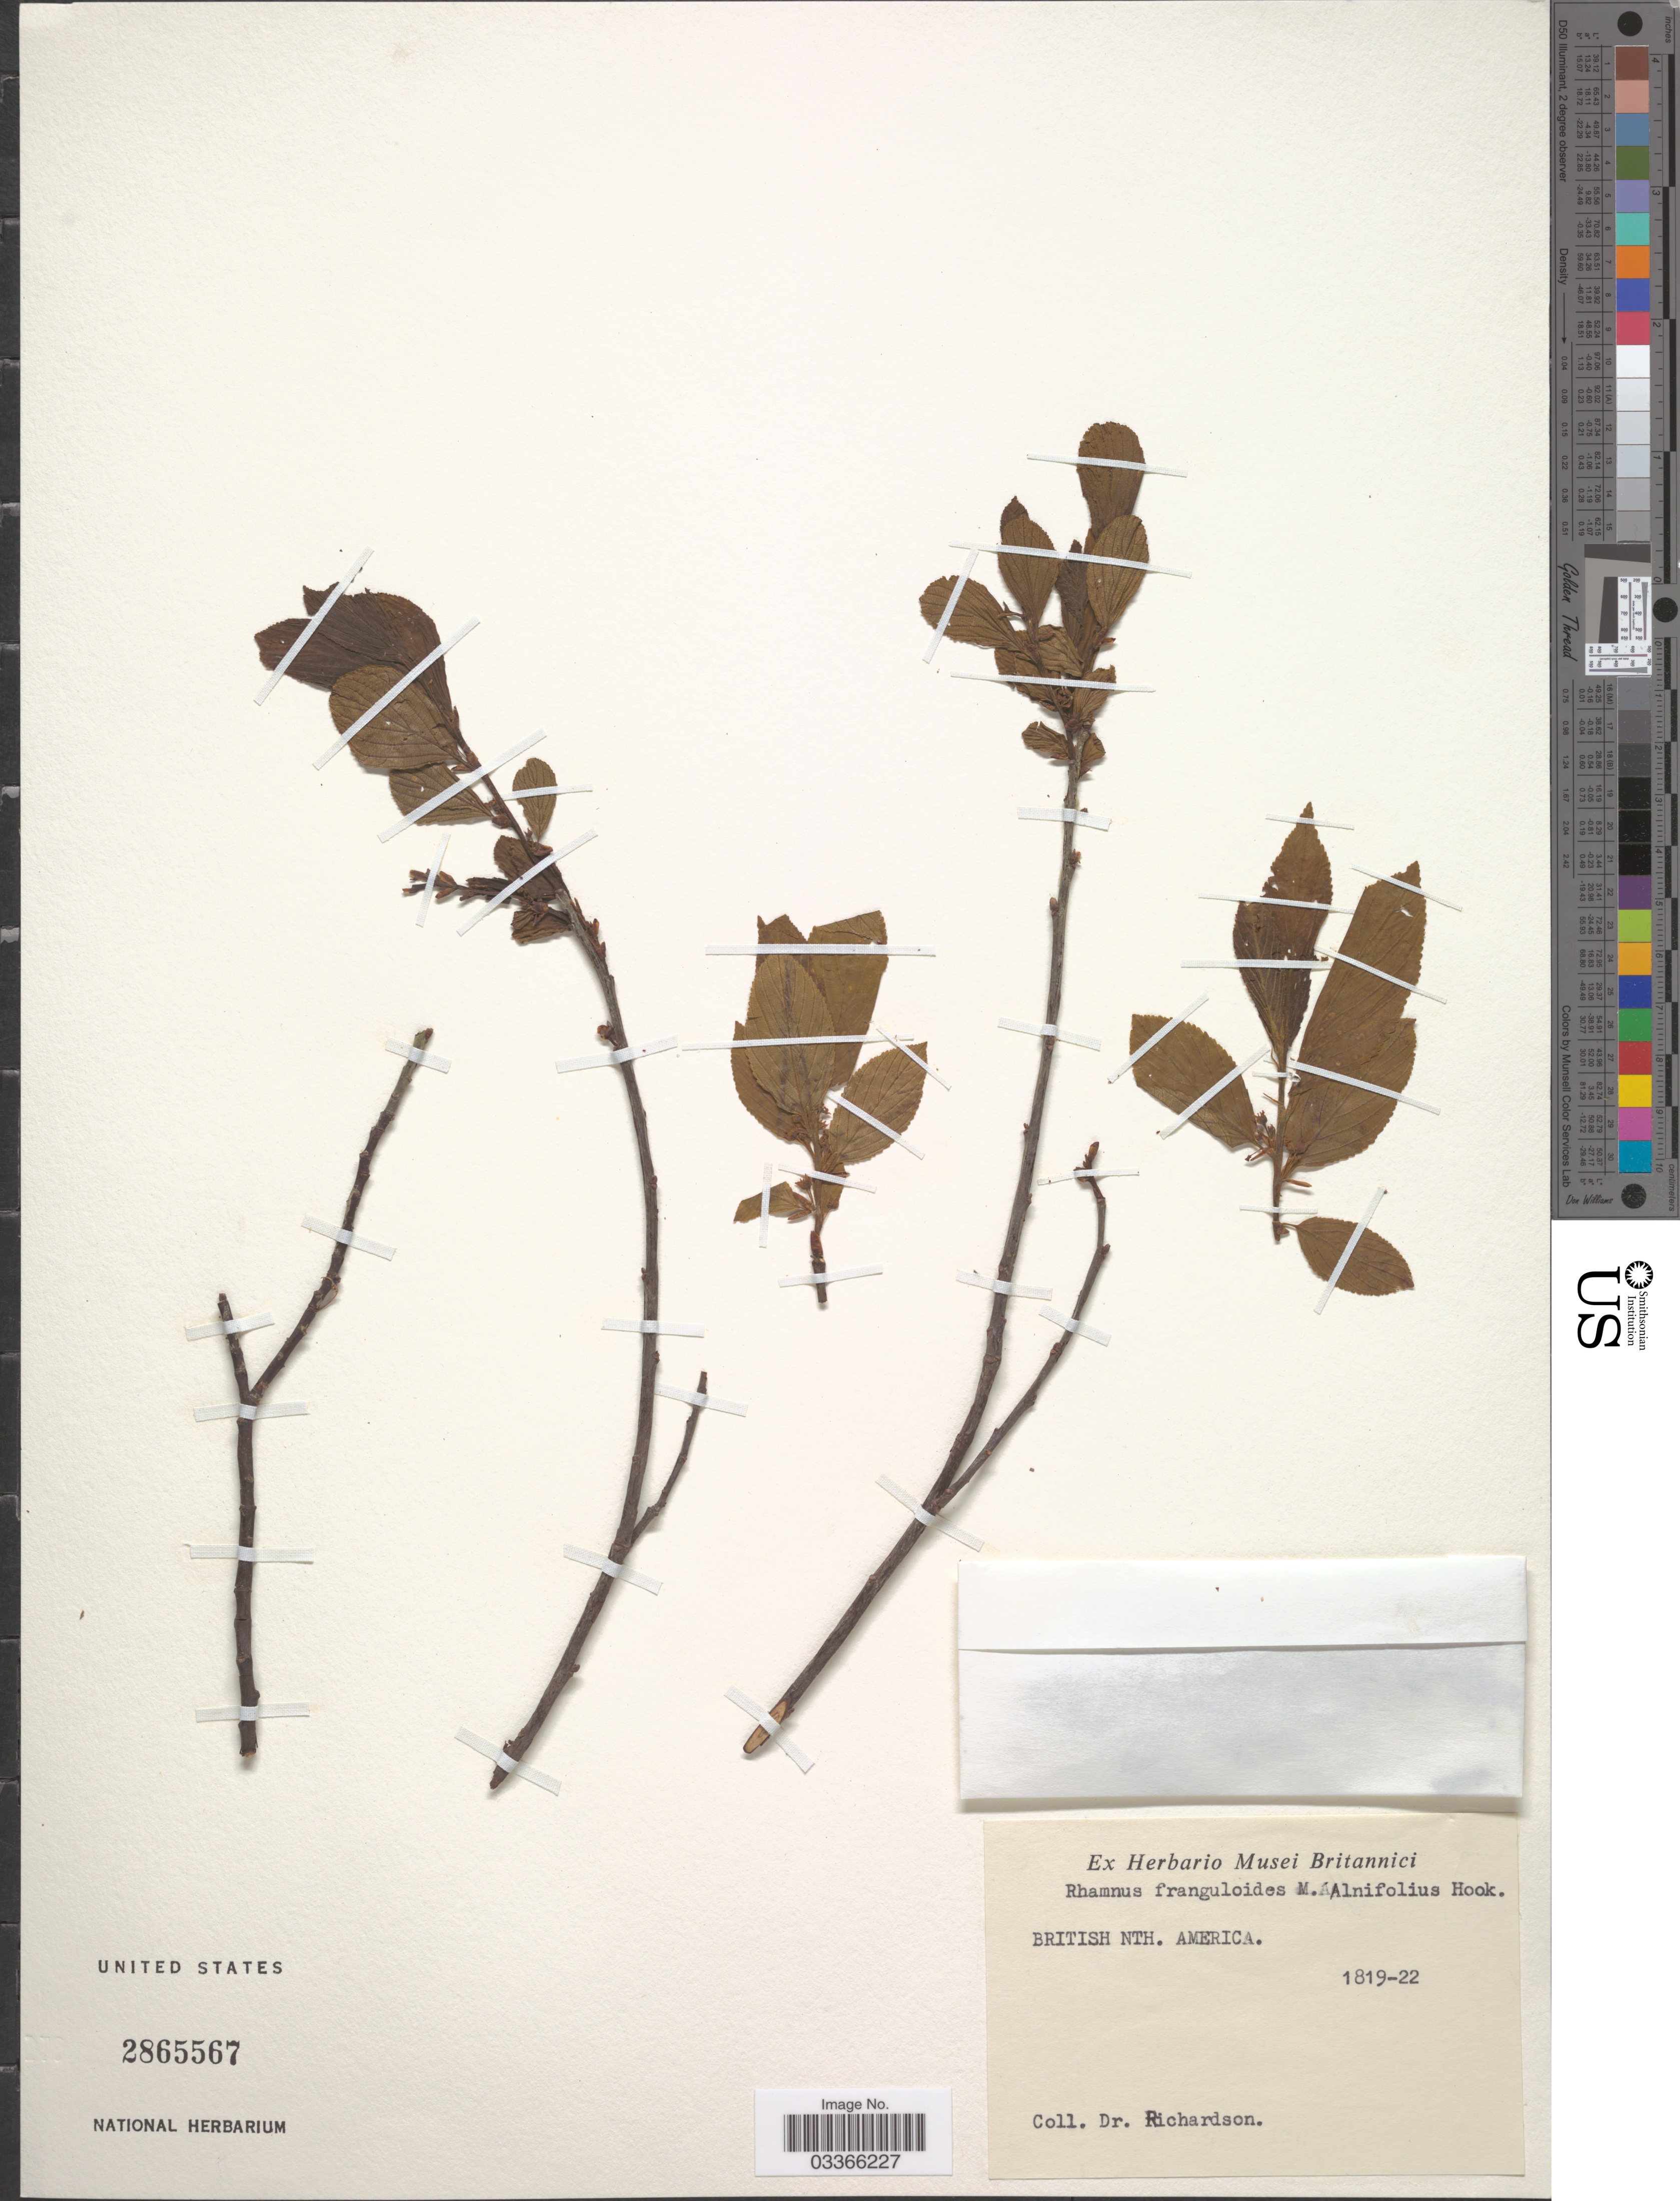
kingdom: Plantae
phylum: Tracheophyta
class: Magnoliopsida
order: Rosales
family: Rhamnaceae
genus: Rhamnus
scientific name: Rhamnus alnifolia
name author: L'Hér.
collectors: Richardson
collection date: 1819/1822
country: Canada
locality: British Nth. America.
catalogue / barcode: US 2865567